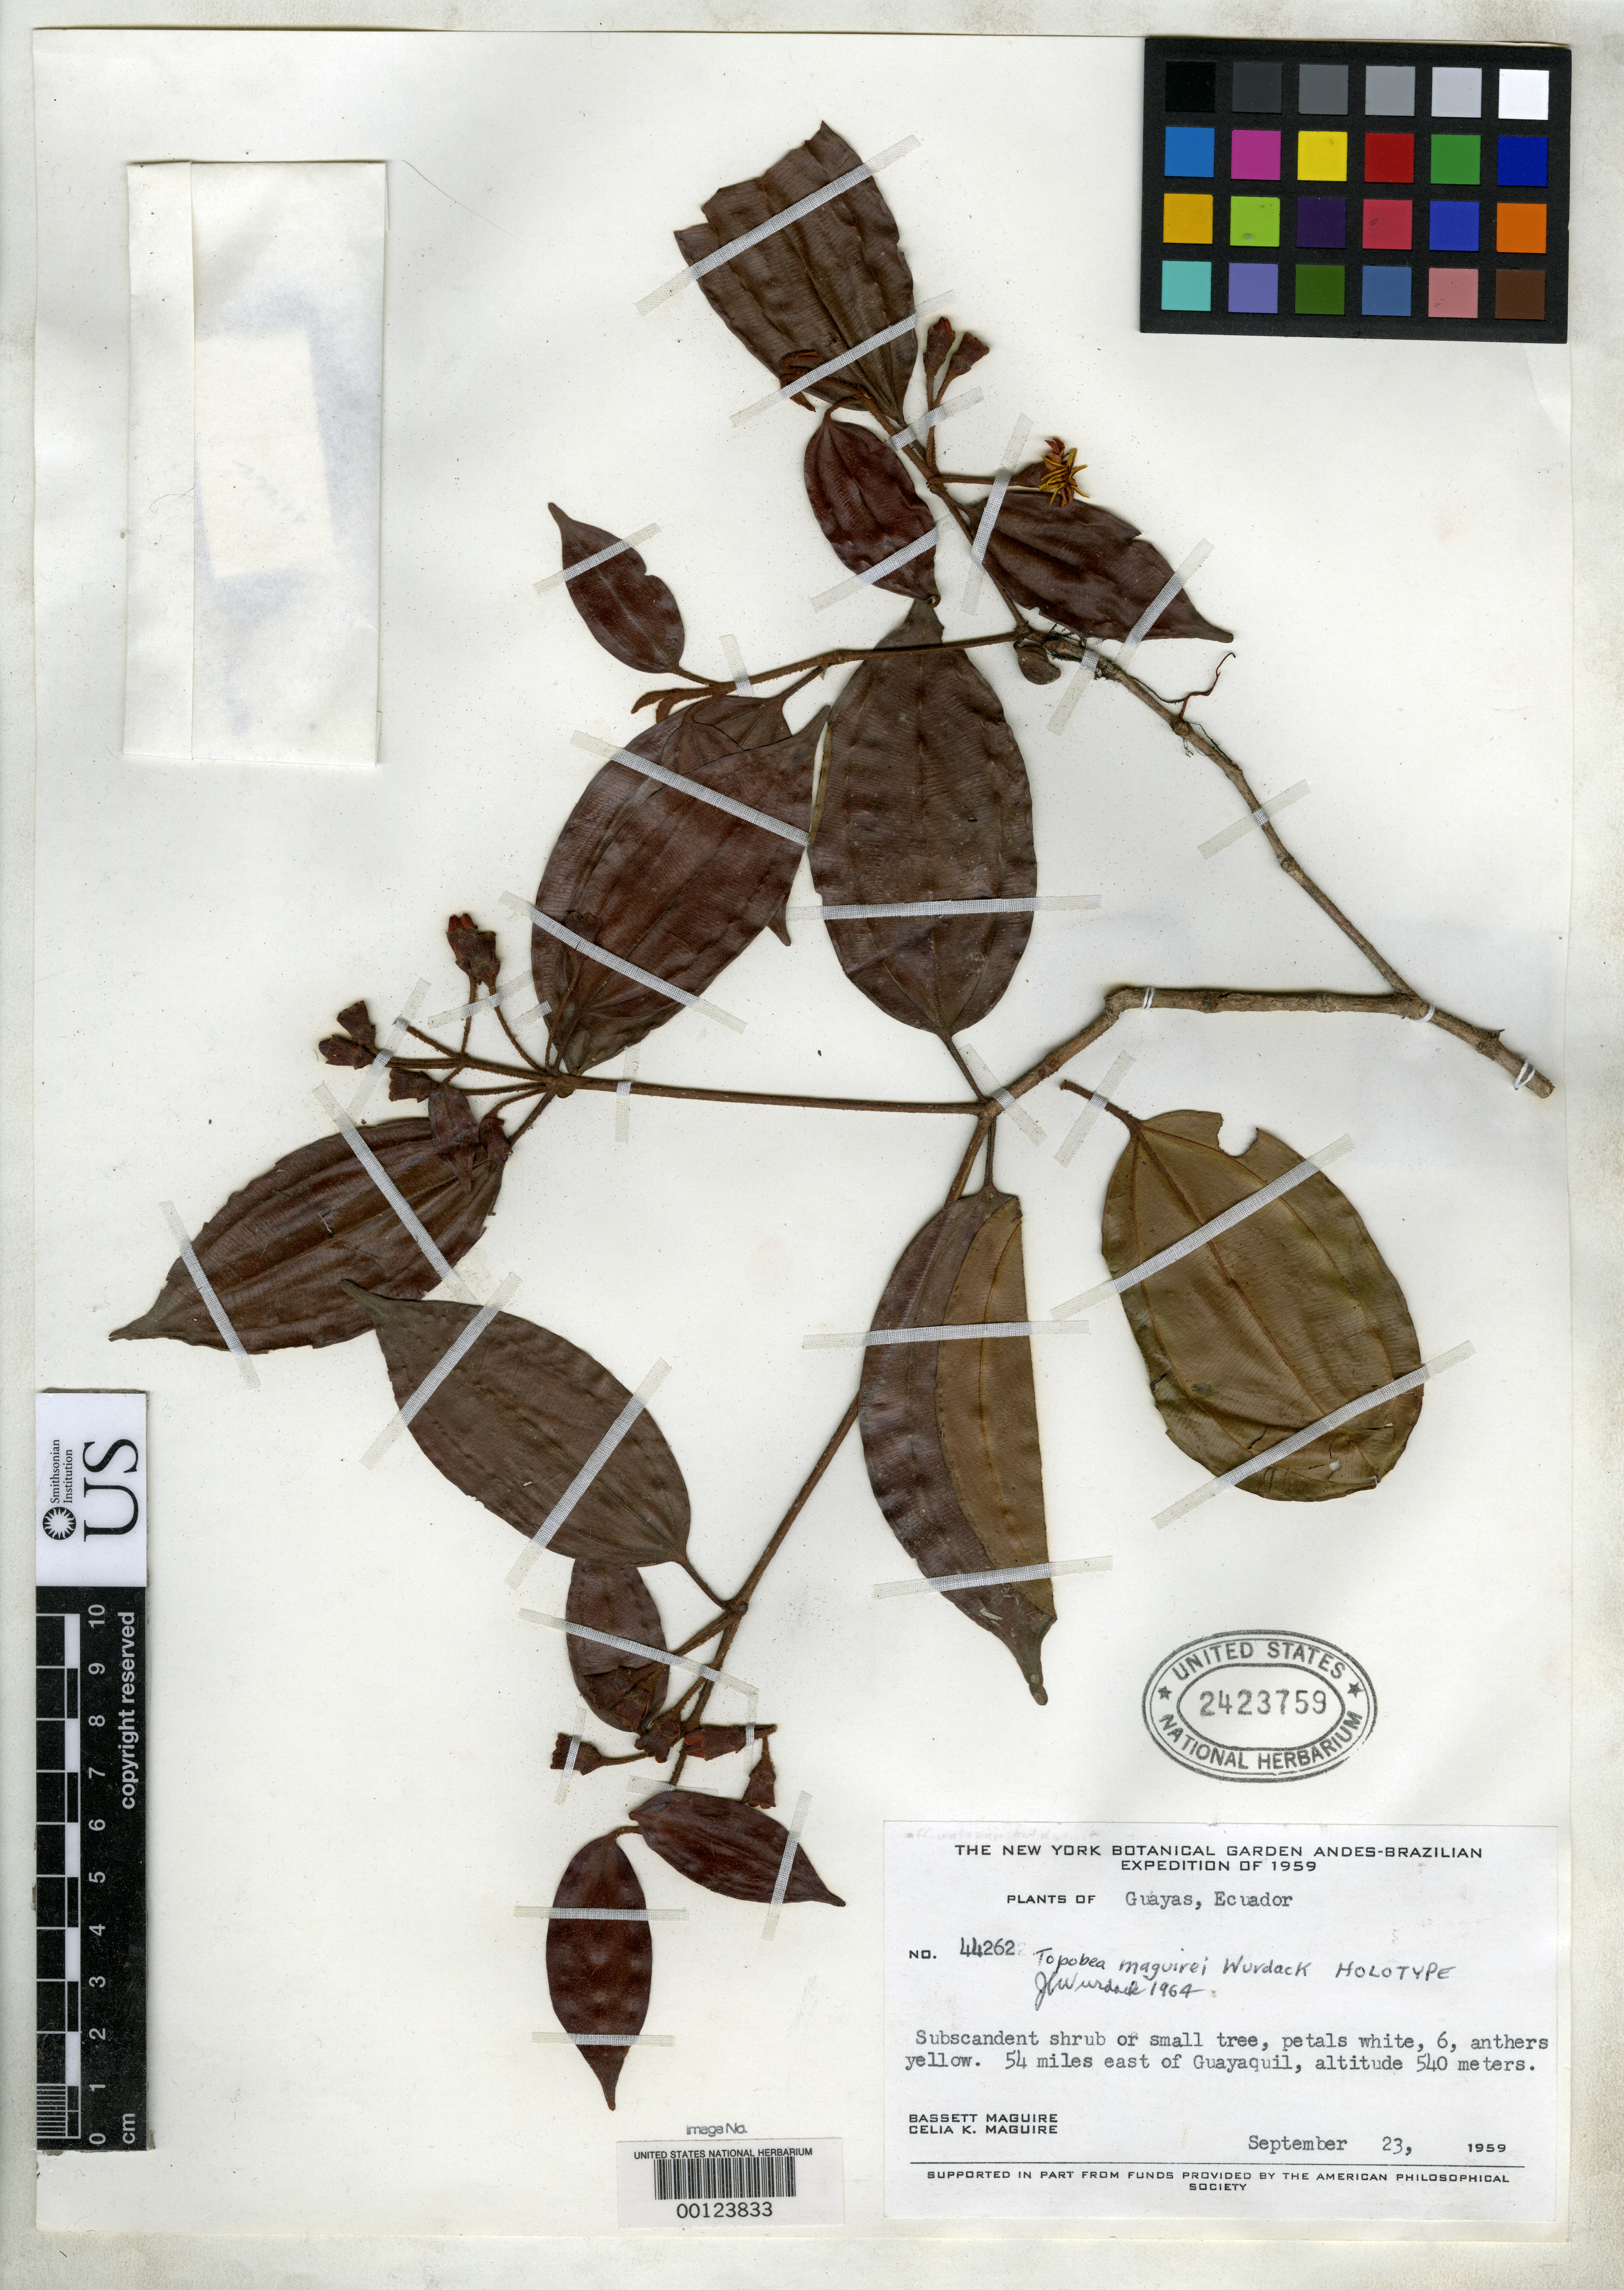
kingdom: Plantae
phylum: Tracheophyta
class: Magnoliopsida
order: Myrtales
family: Melastomataceae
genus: Topobea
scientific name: Topobea maguirei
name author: Wurdack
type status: Holotype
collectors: B. Maguire & C. K. Maguire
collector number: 44262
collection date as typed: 23 Sep 1959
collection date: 1959-09-23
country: Ecuador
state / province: Guayas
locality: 54 mi E of Guayaquil.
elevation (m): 540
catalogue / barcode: US 2423759